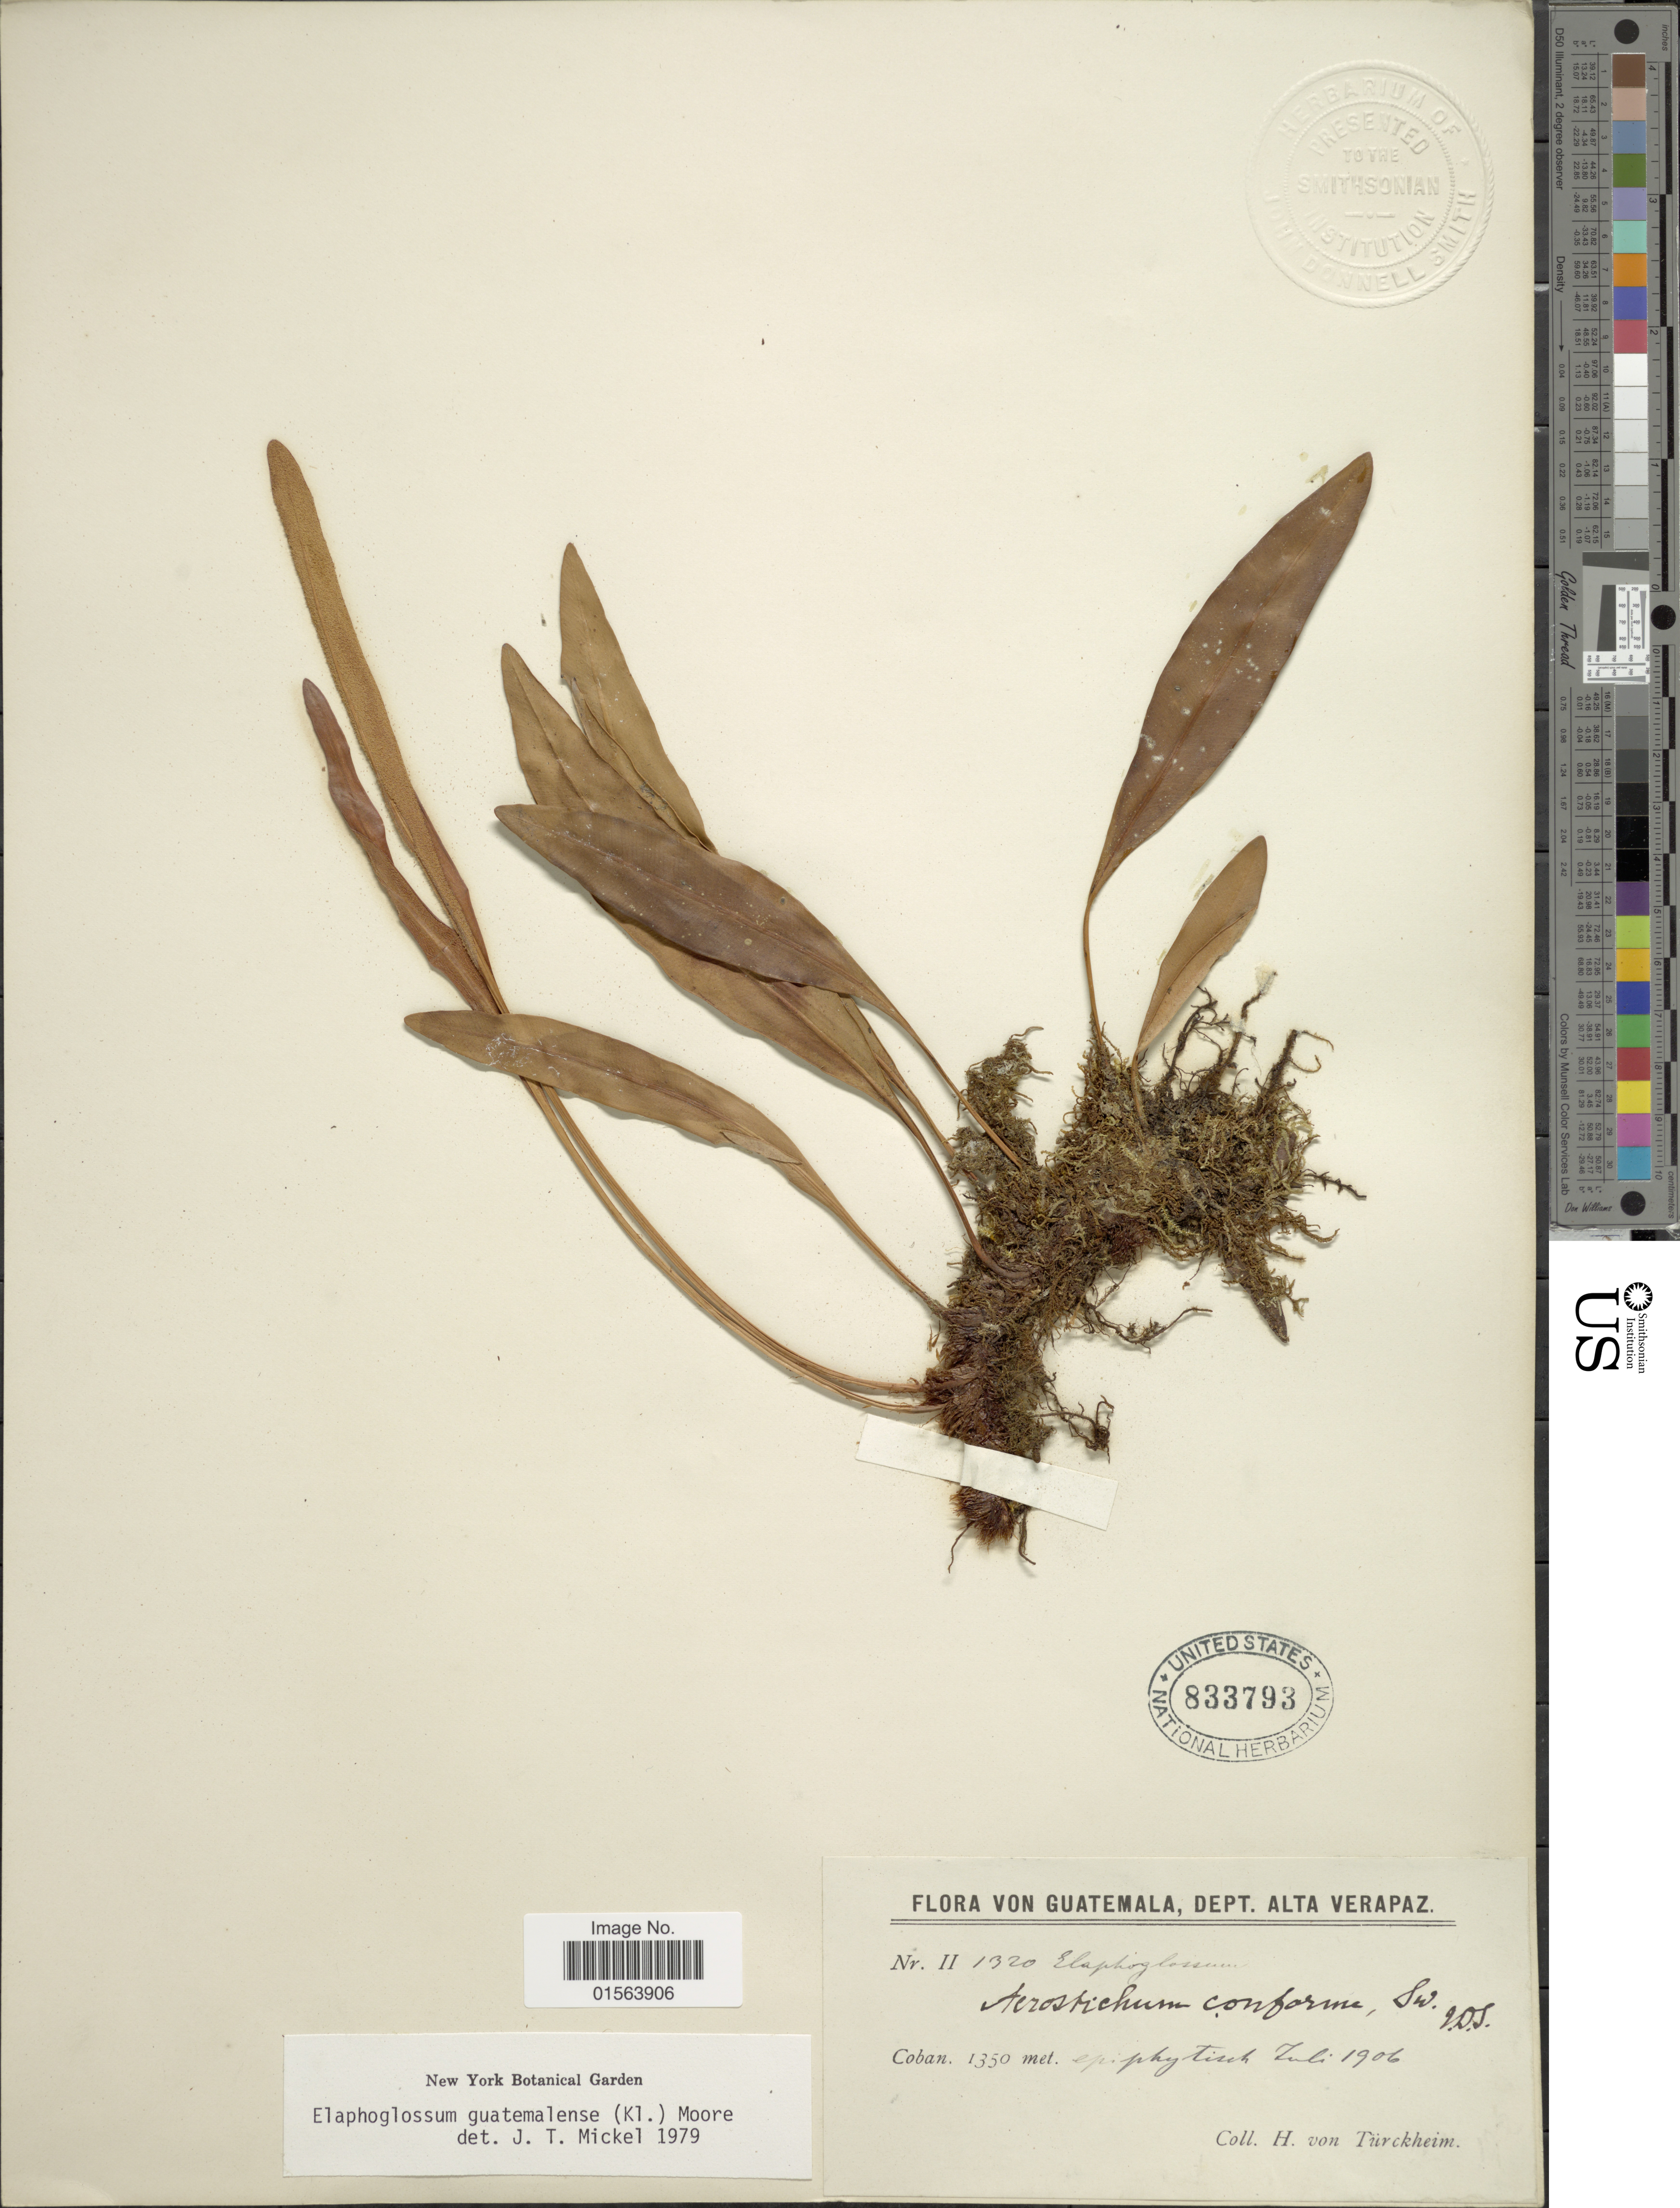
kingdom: Plantae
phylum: Tracheophyta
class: Polypodiopsida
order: Polypodiales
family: Dryopteridaceae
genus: Elaphoglossum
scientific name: Elaphoglossum guatemalense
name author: (Klotzsch) T. Moore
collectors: H. von Türckheim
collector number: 2/1320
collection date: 1906-07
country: Guatemala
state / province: Alta Verapaz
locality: Dept. Alta Verapaz, Coban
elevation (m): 1350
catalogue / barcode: US 833793